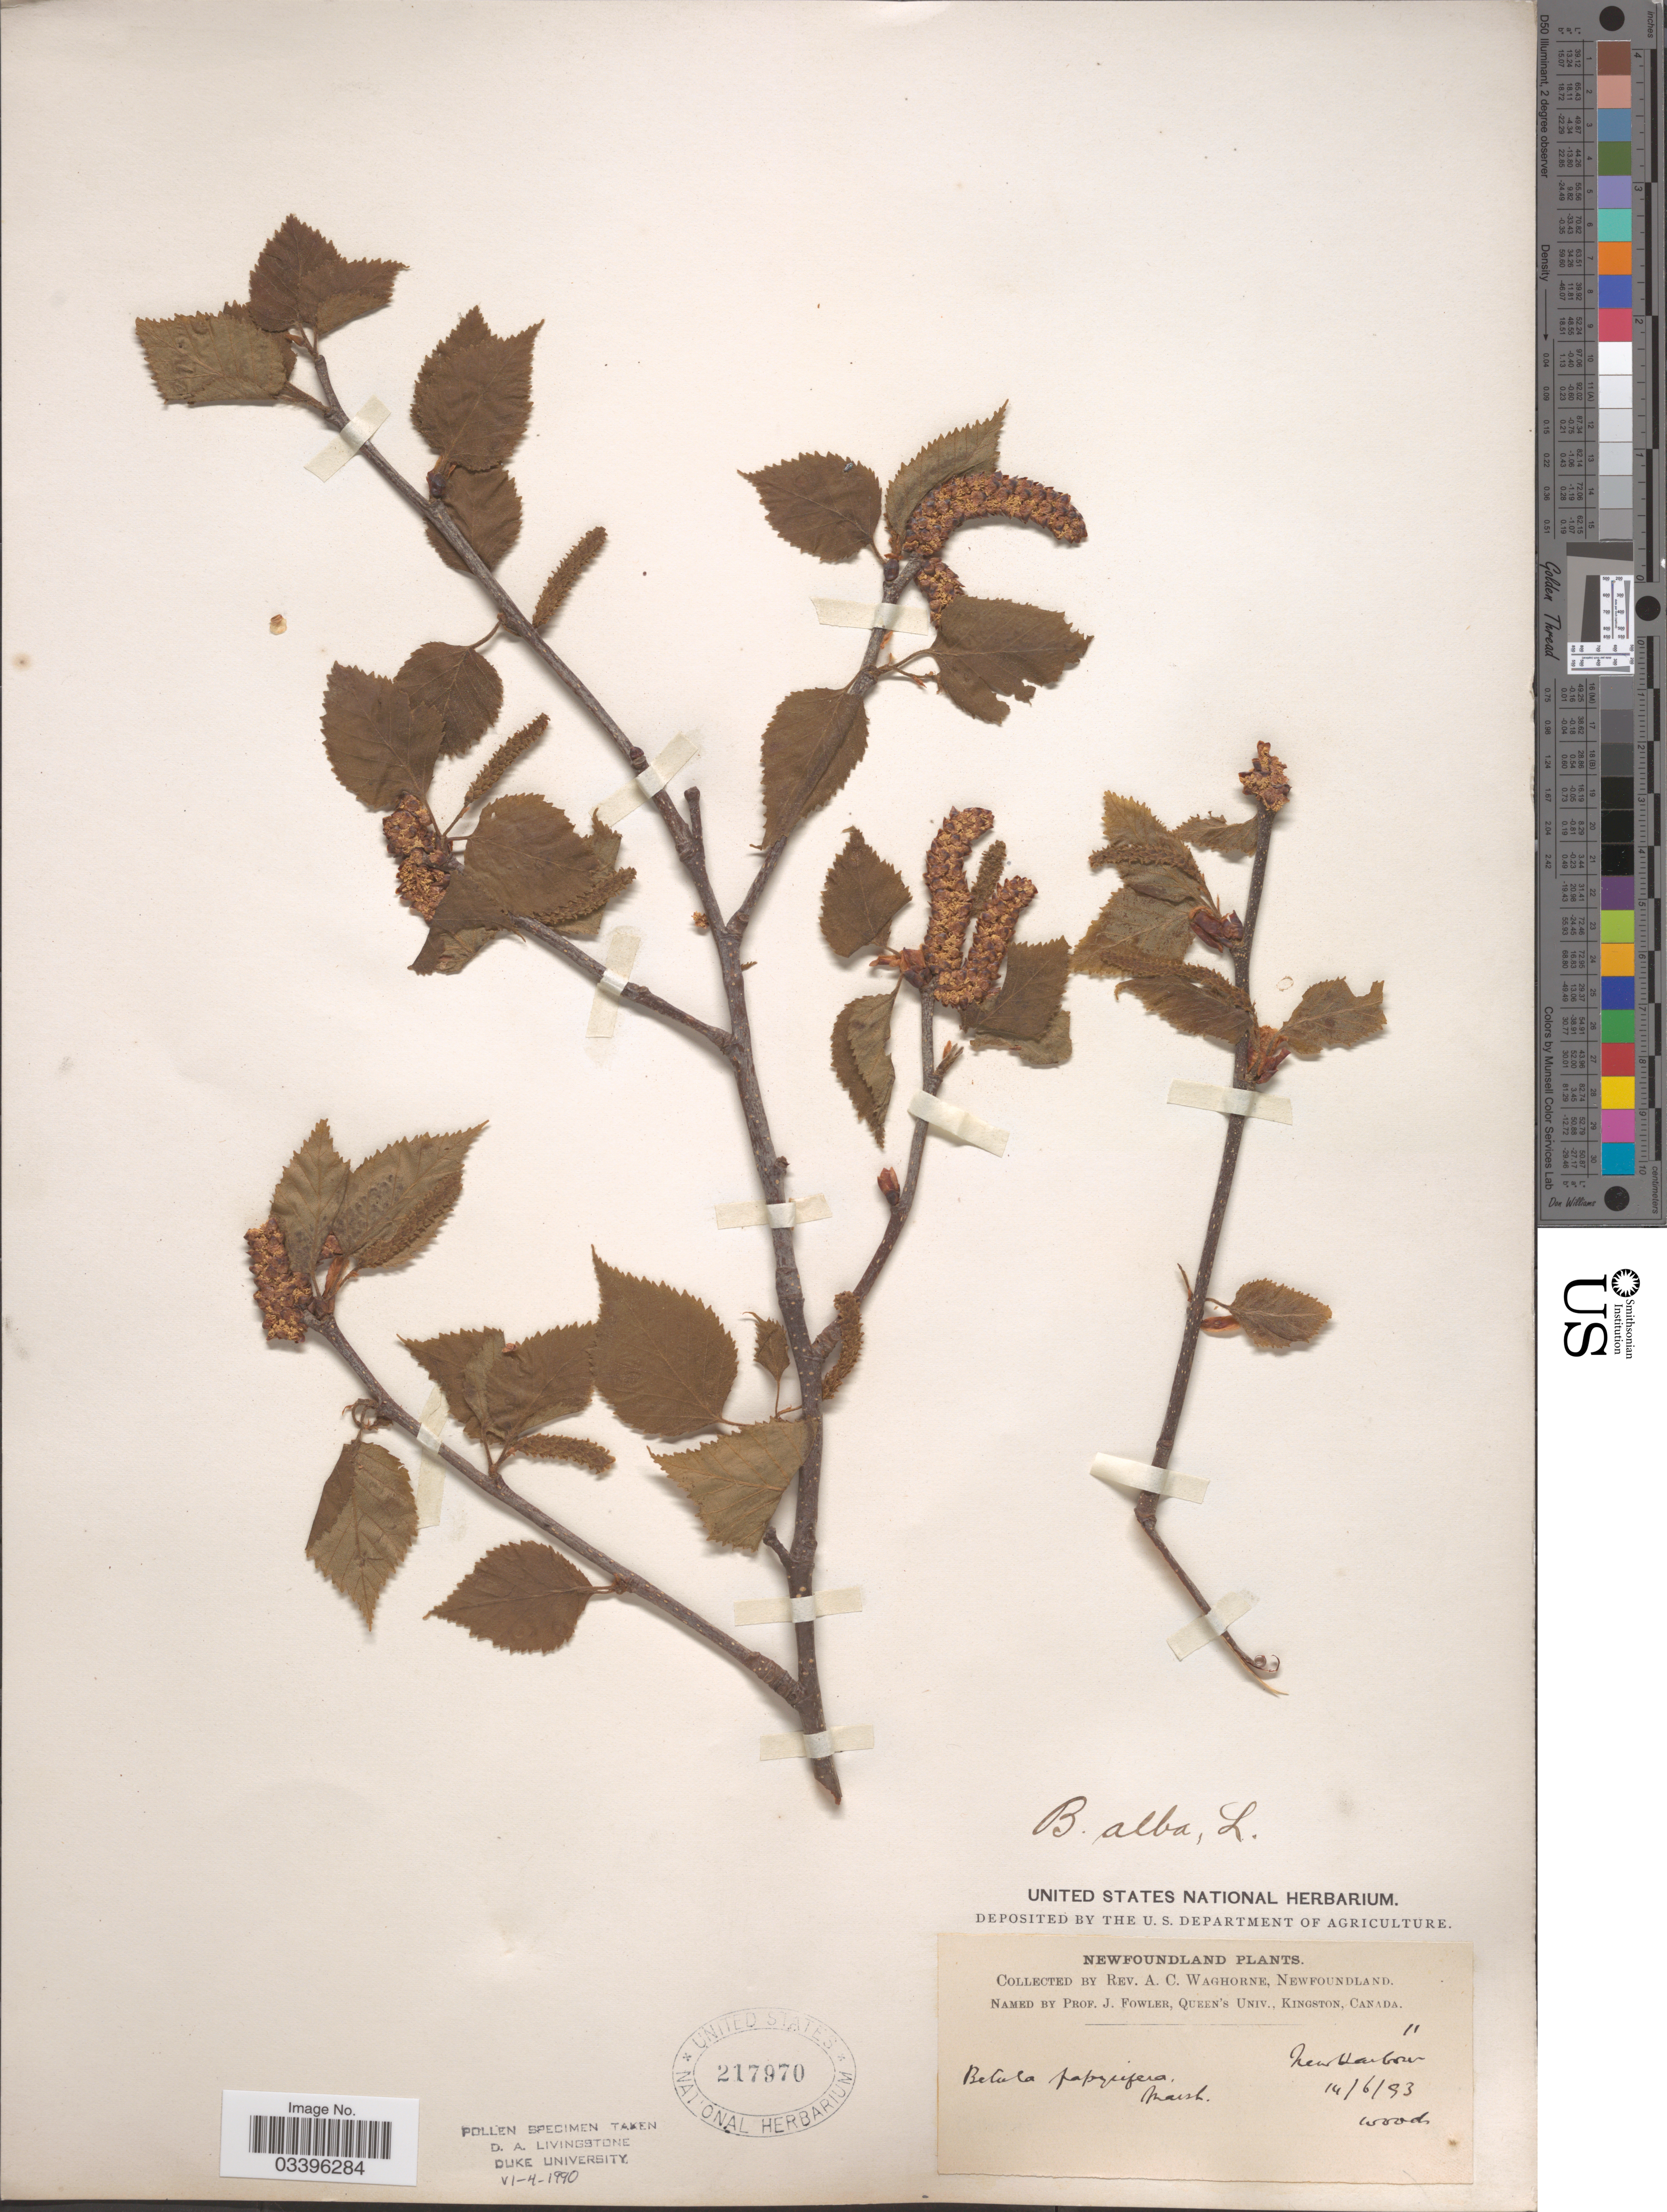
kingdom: Plantae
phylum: Tracheophyta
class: Magnoliopsida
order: Fagales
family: Betulaceae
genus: Betula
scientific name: Betula papyrifera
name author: Marshall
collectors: A. Waghorne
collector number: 11?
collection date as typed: Transcribed d/m/y: 14/6/93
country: Canada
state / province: Newfoundland and Labrador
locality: New Harbour.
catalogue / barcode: US 217970